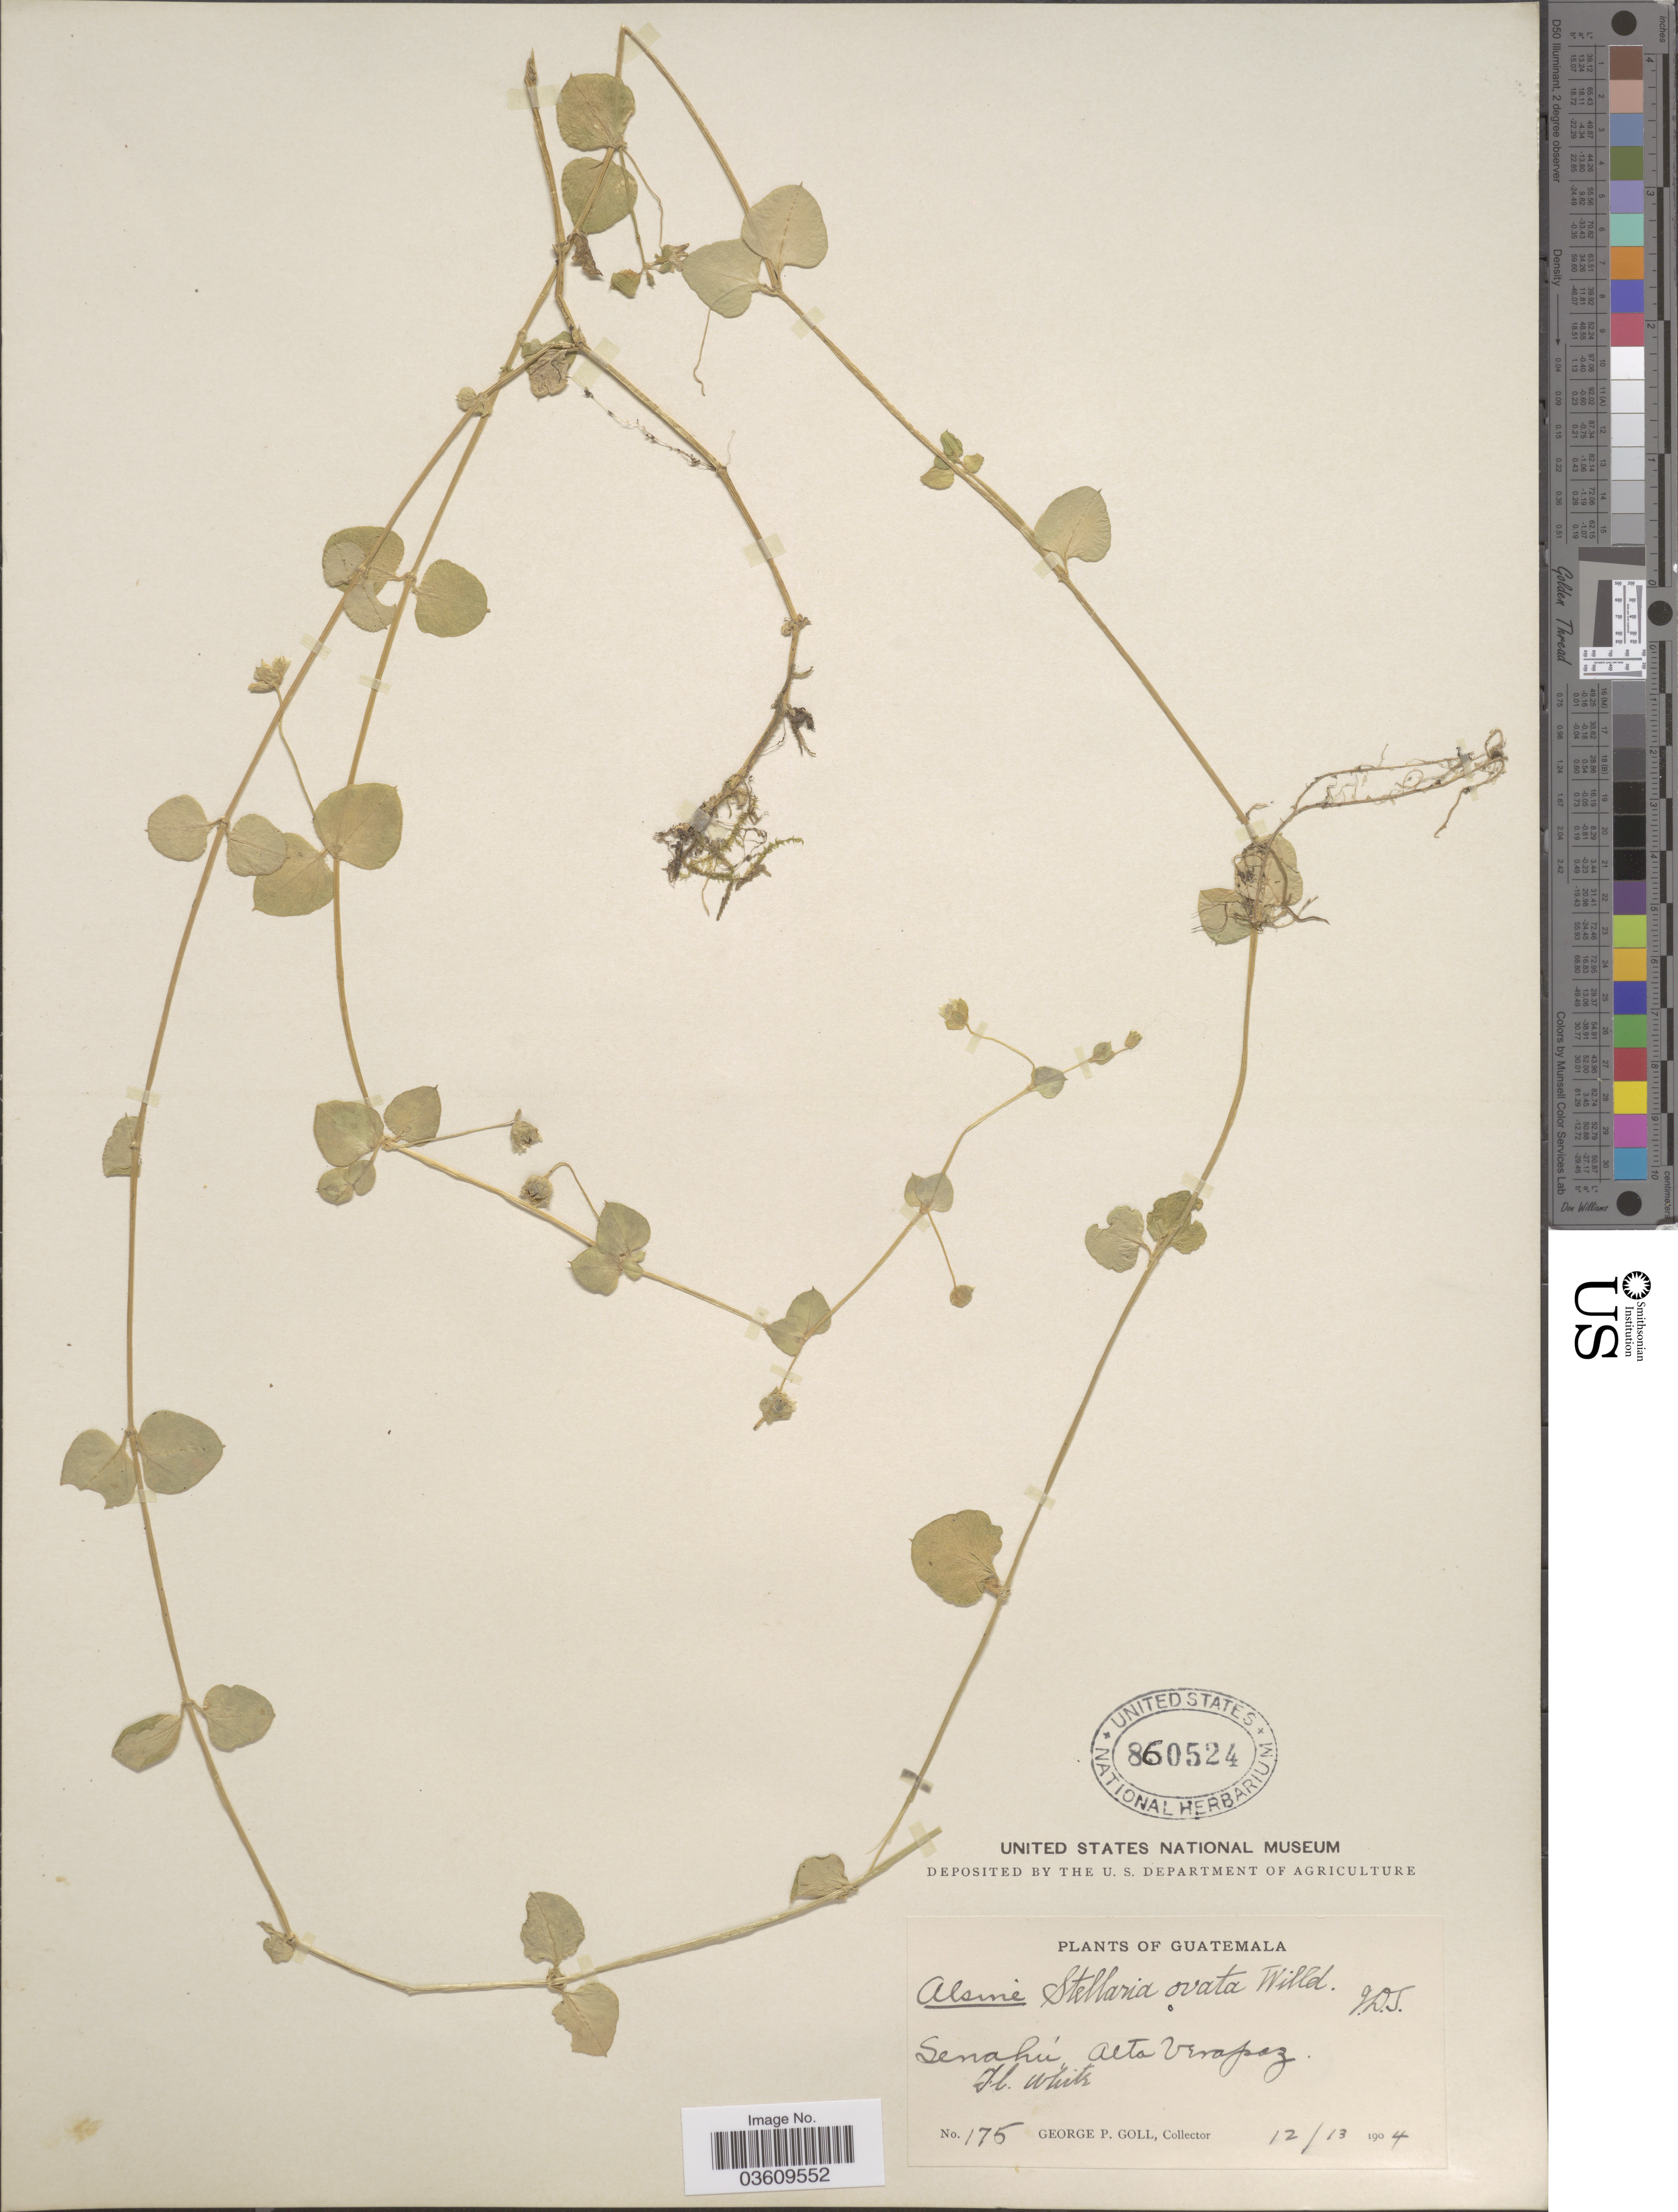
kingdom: Plantae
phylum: Tracheophyta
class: Magnoliopsida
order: Caryophyllales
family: Caryophyllaceae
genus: Stellaria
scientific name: Stellaria ovata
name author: Willd.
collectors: G. P. Goll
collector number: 175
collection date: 1904-12-13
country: Guatemala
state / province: Alta Verapaz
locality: Senahú.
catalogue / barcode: US 860524